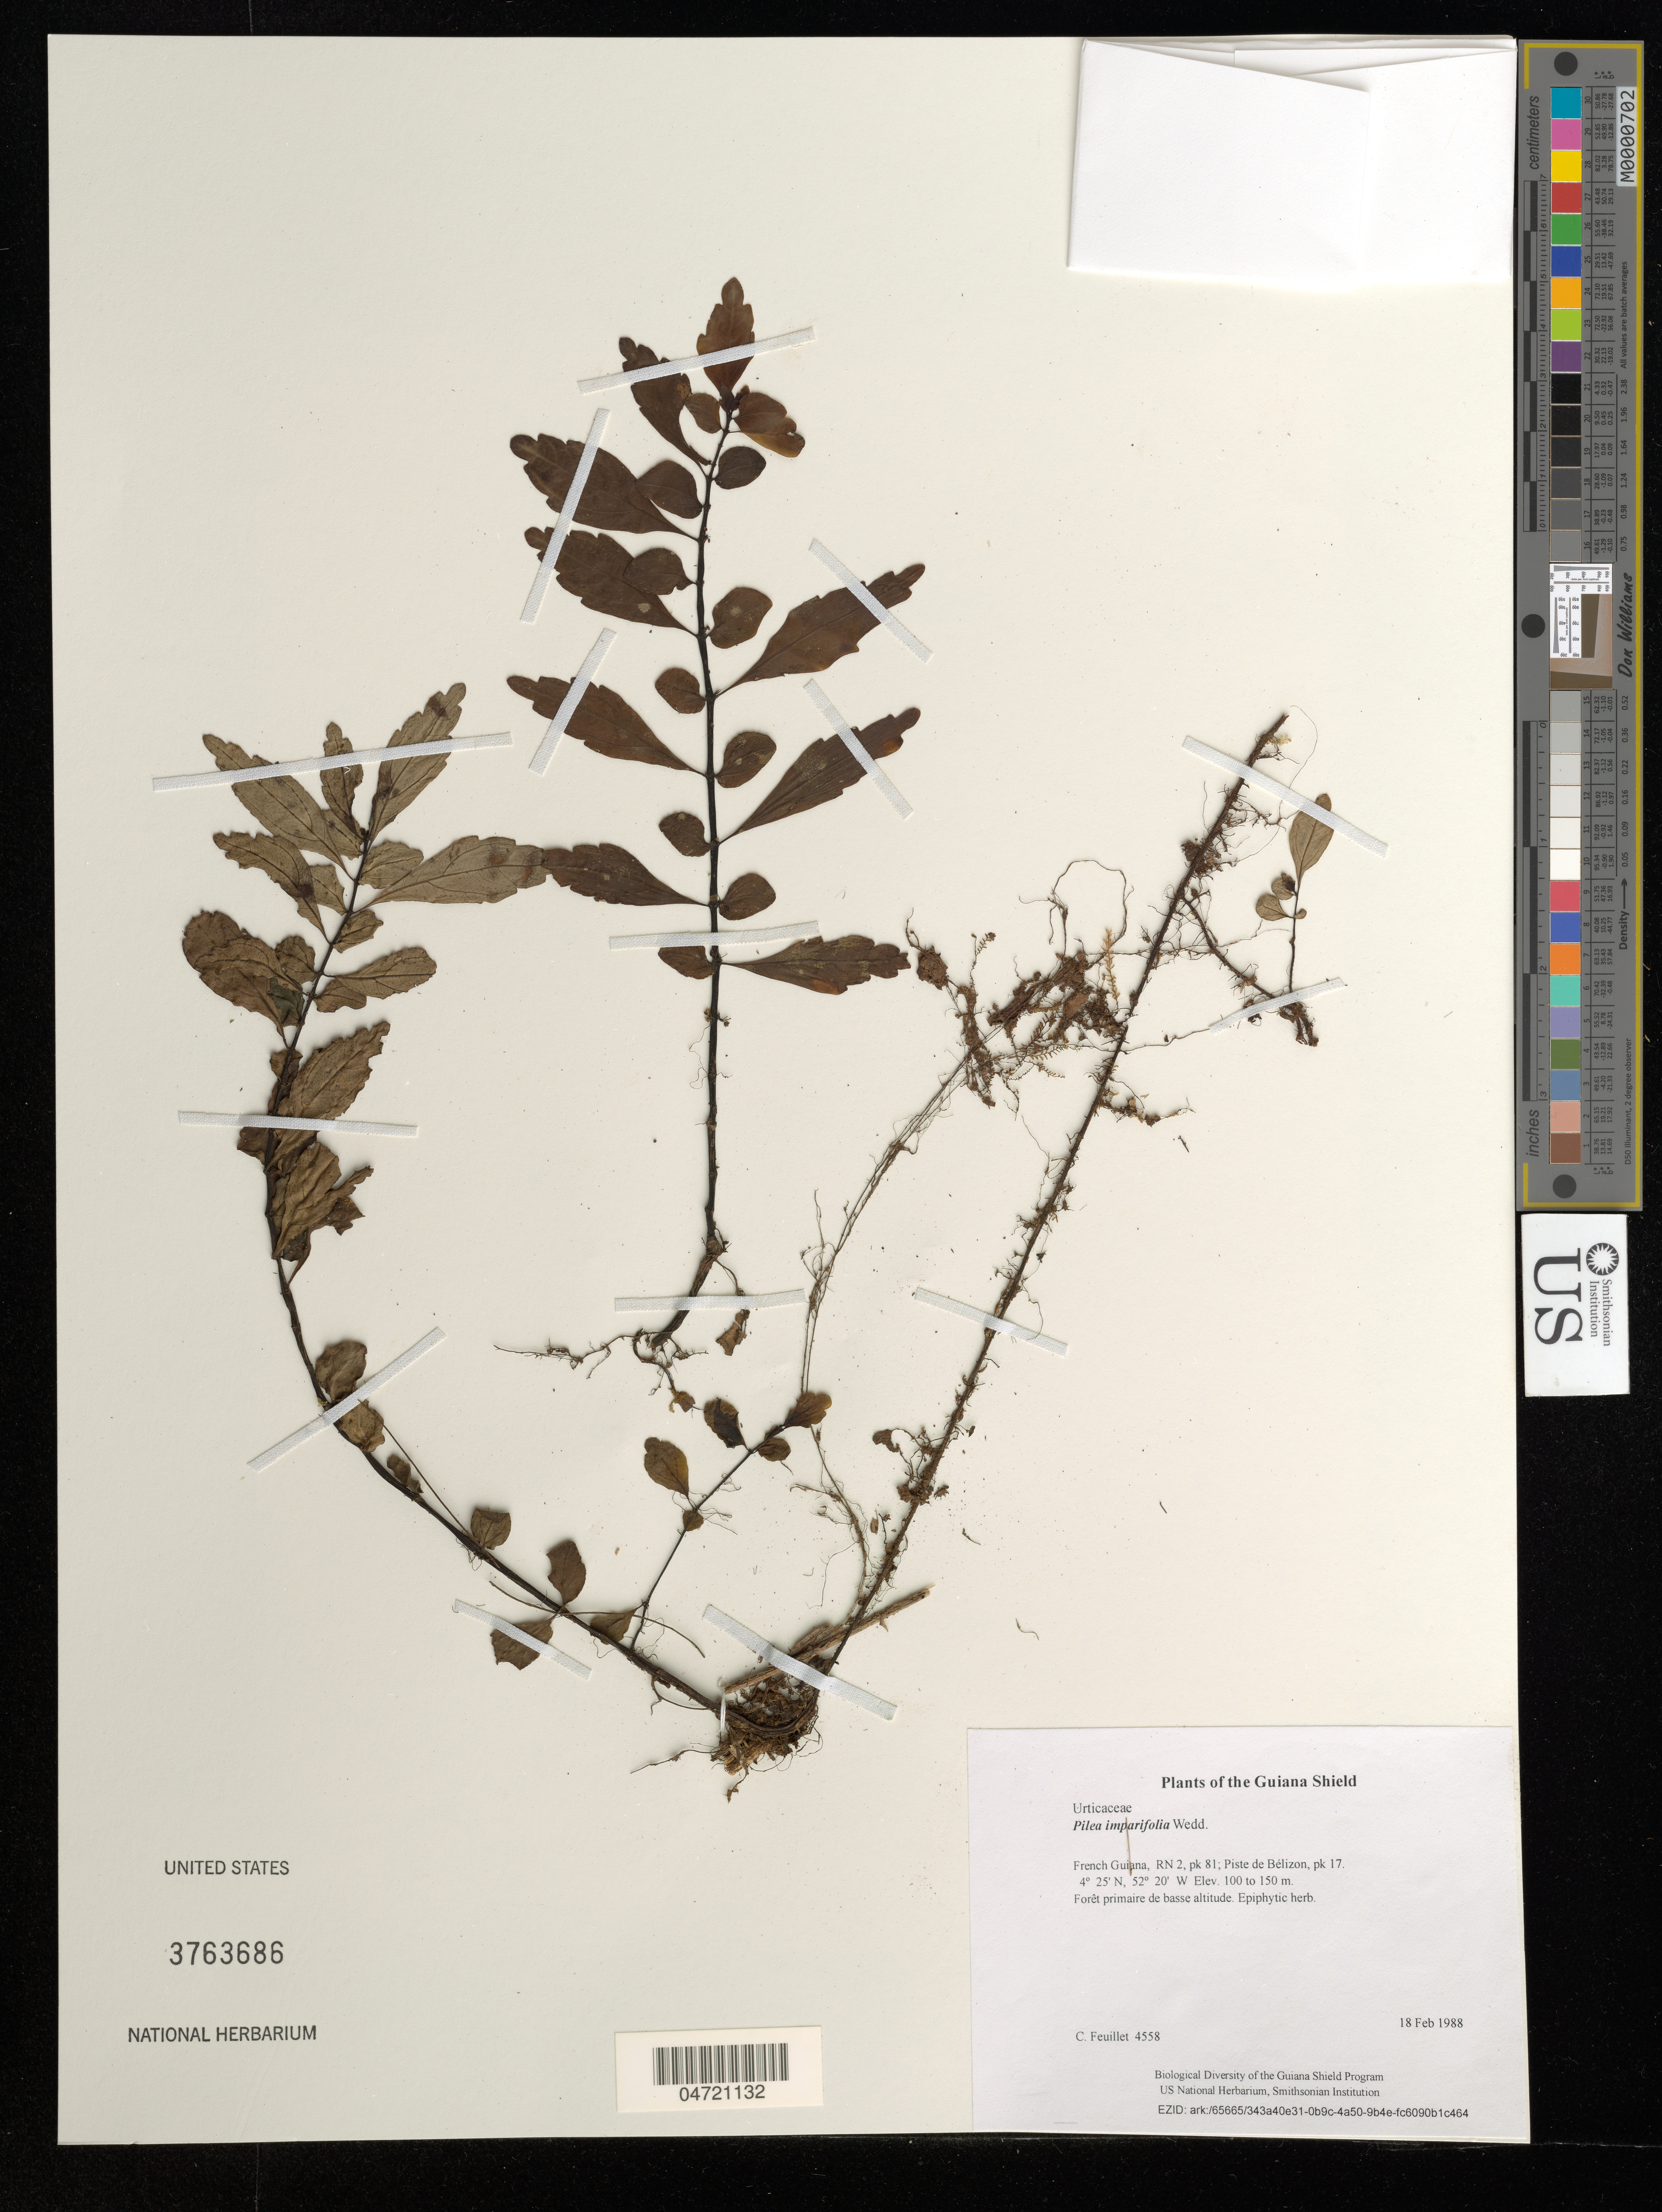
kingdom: Plantae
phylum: Tracheophyta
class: Magnoliopsida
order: Rosales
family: Urticaceae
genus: Pilea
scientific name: Pilea imparifolia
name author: Wedd.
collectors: C. Feuillet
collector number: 4558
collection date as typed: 18 Feb 1988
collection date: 1988-02-18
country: French Guiana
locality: RN 2, pk 81; Piste de Bélizon, pk 17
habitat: Forêt primaire de basse altitude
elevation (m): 100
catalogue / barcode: US 3763686